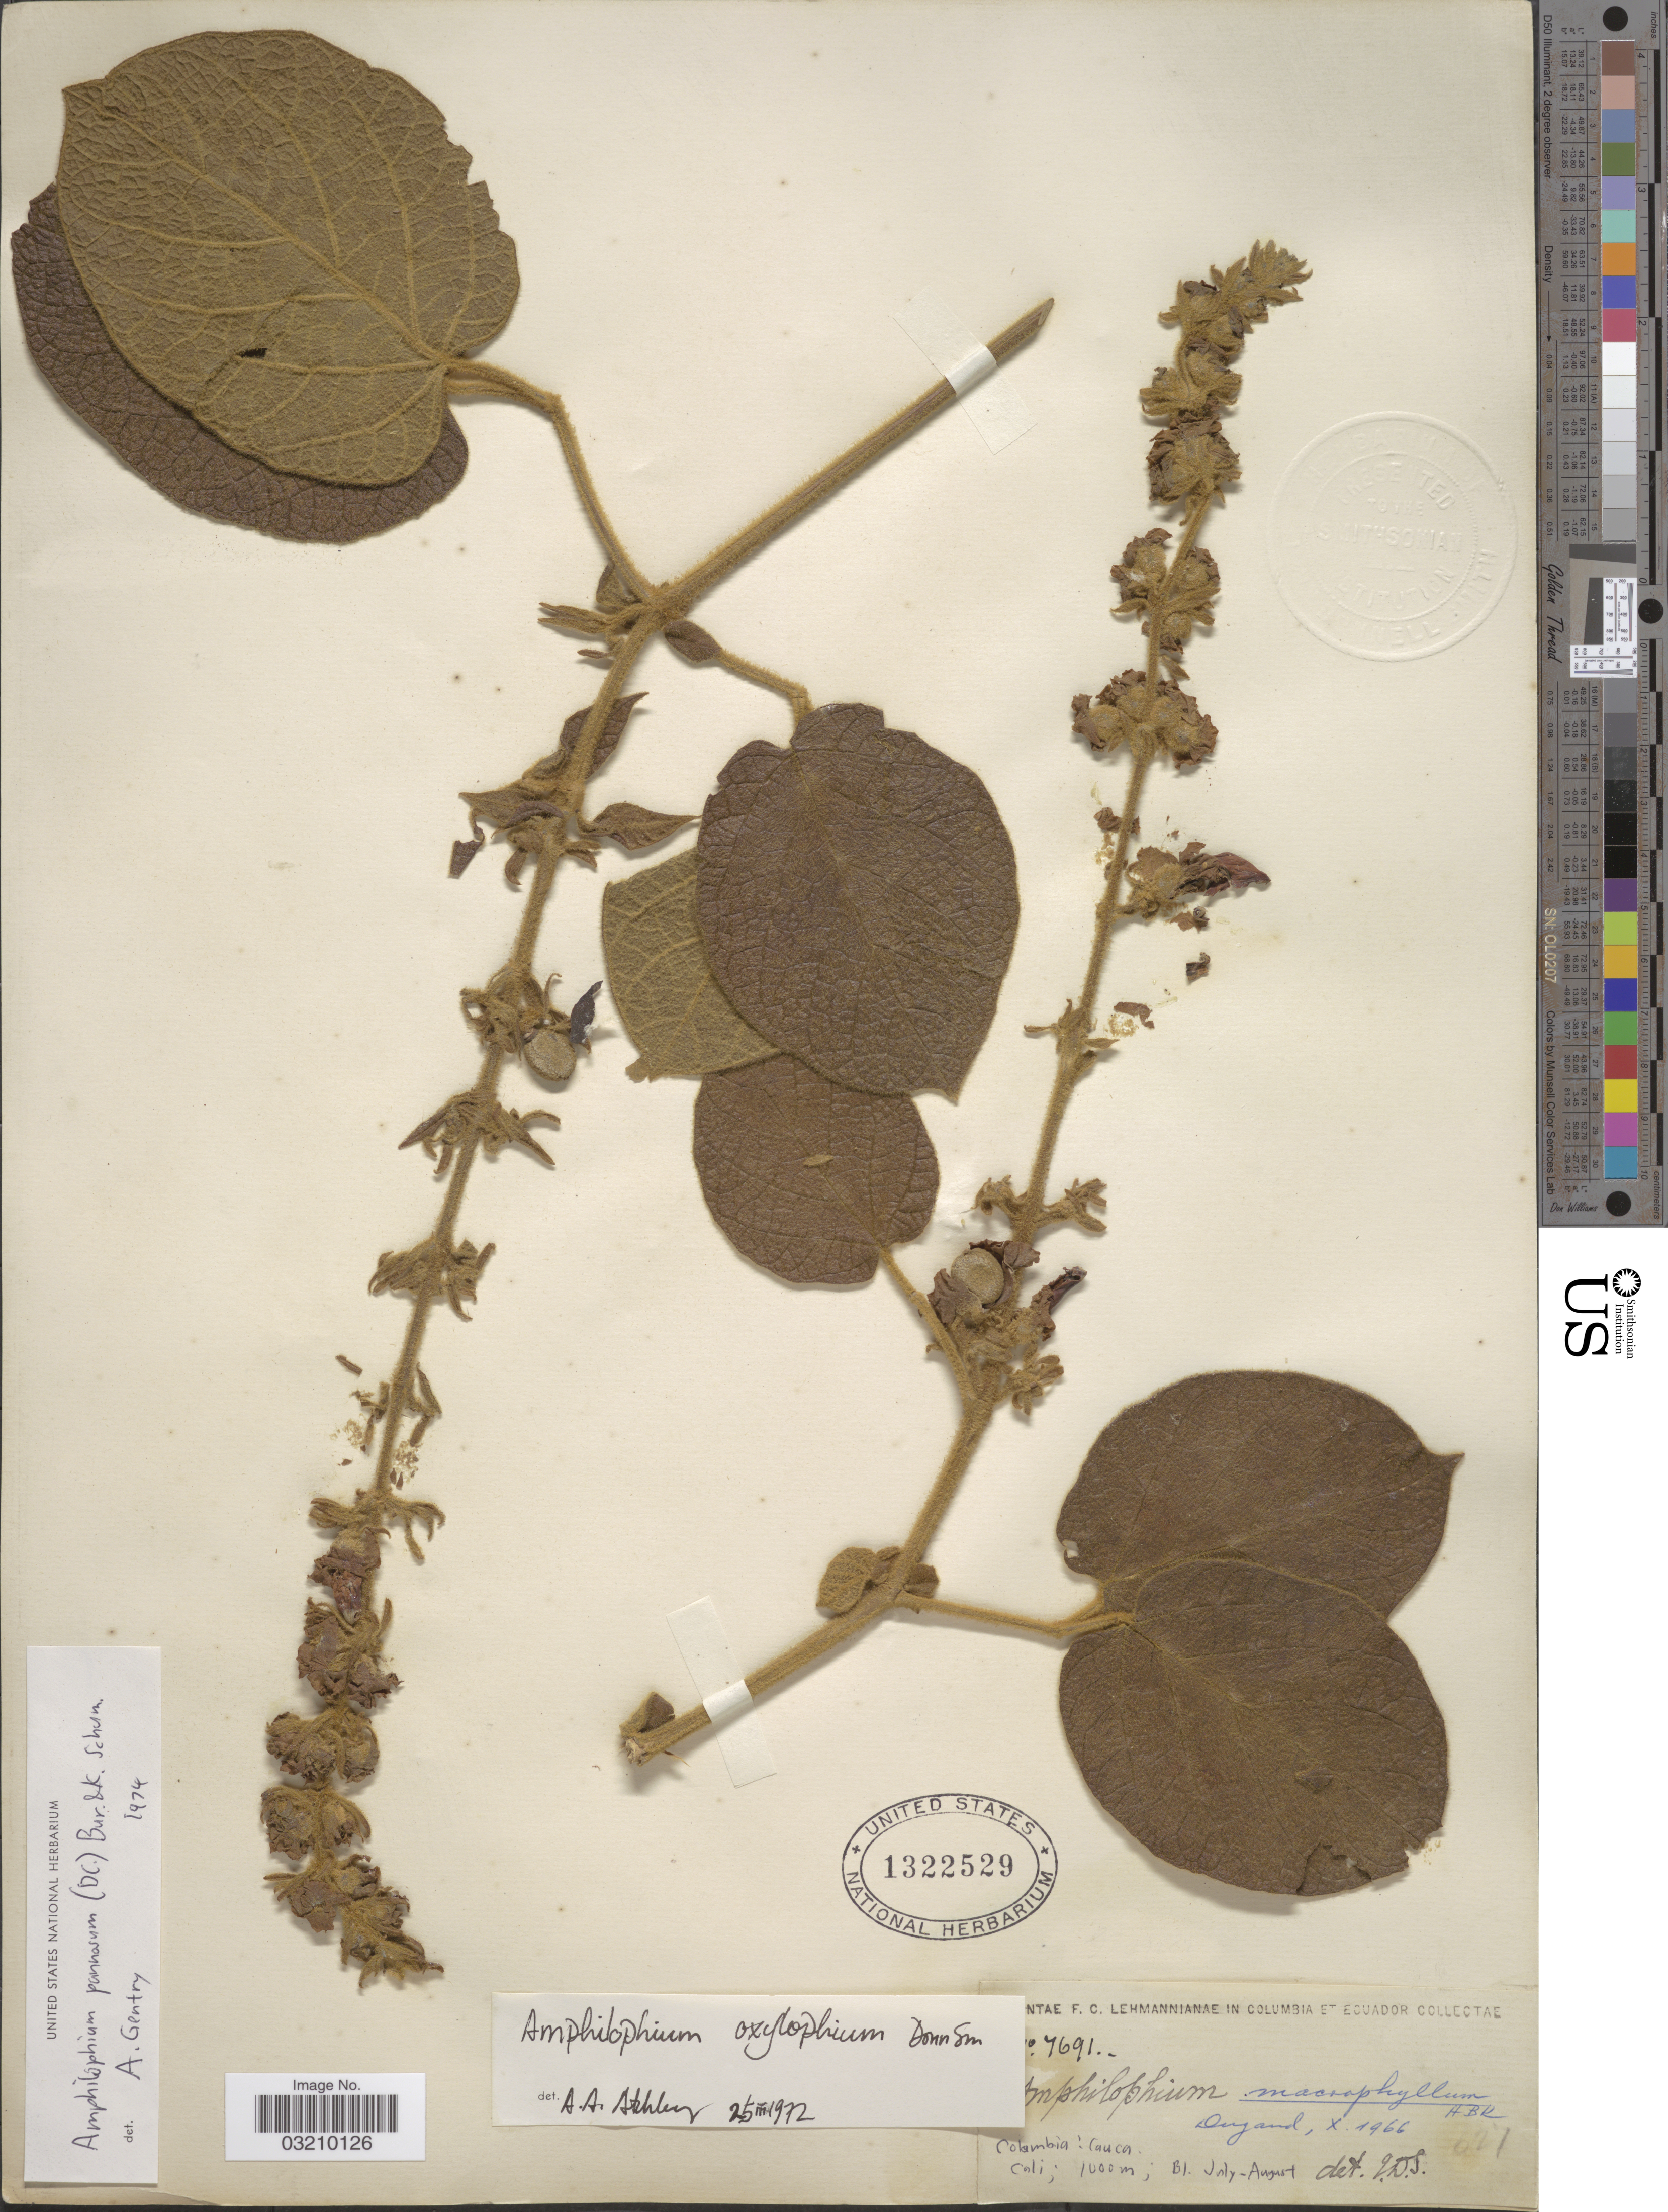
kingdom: Plantae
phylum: Tracheophyta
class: Magnoliopsida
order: Lamiales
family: Bignoniaceae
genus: Amphilophium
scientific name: Amphilophium pannosum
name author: (DC.) Bureau & K. Schum.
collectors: F. C. Lehmann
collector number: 7691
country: Colombia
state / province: Cauca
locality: Cali.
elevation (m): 1000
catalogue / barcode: US 1322529